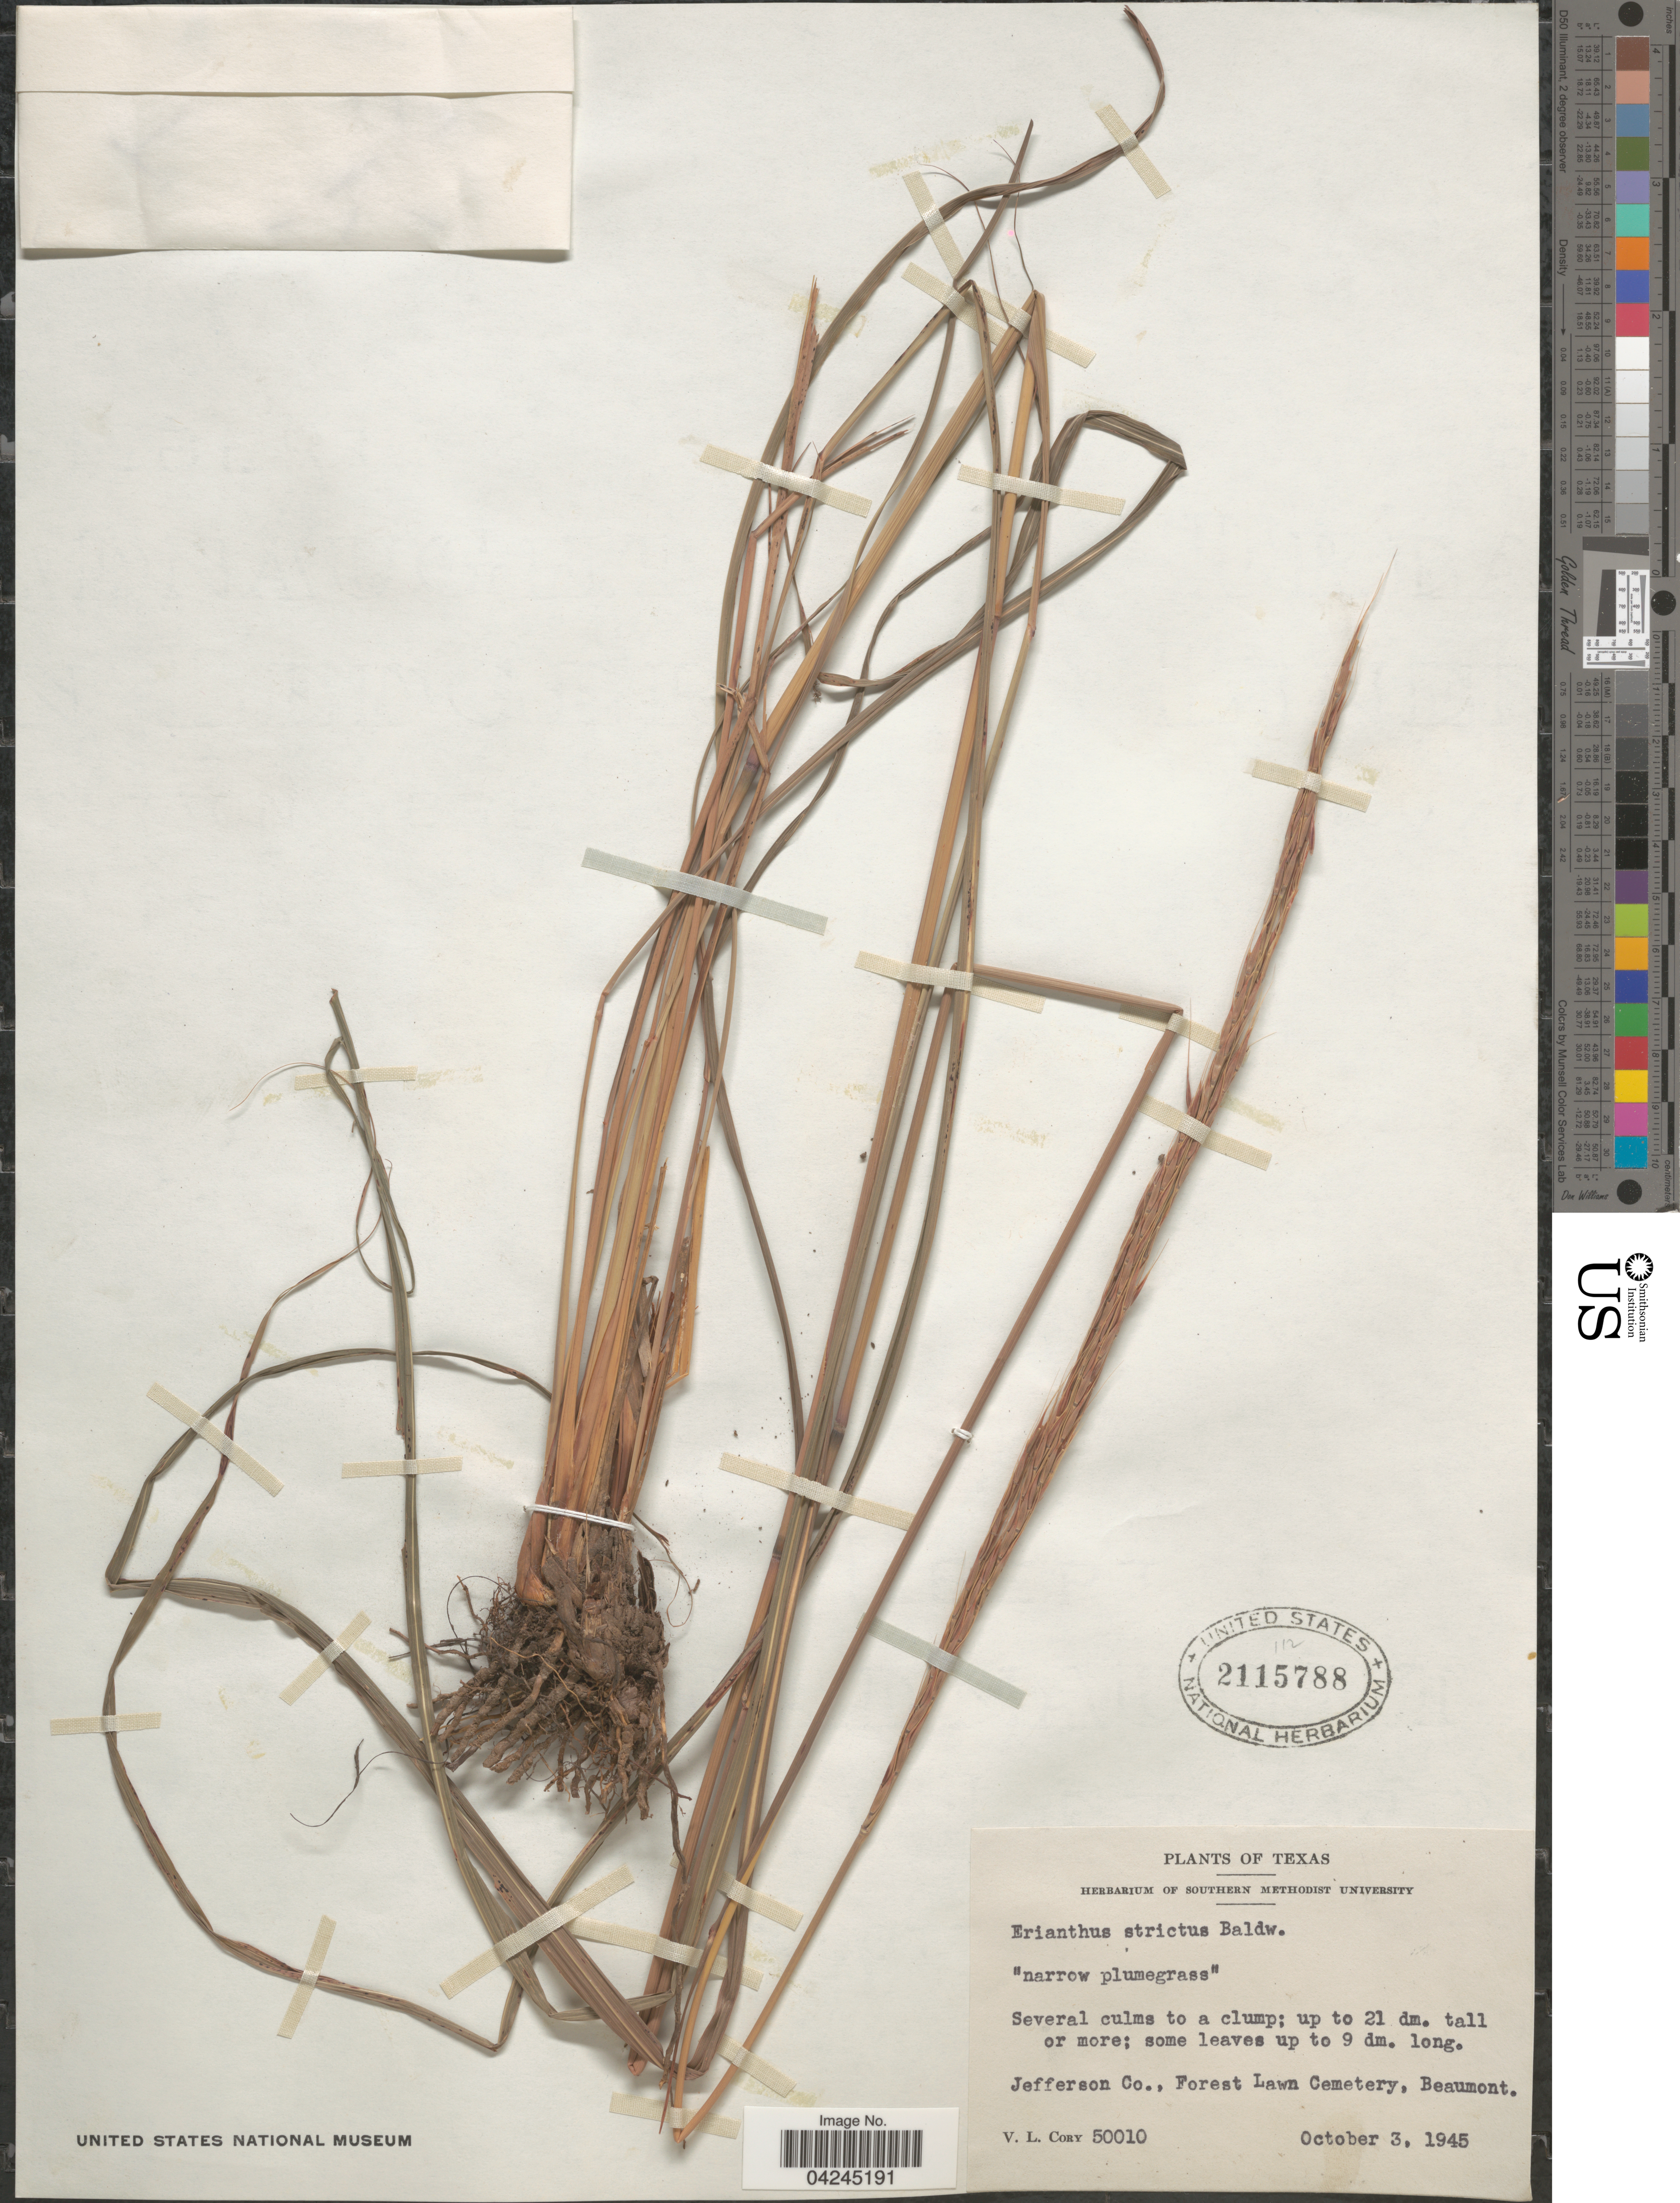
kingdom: Plantae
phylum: Tracheophyta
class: Liliopsida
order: Poales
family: Poaceae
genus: Erianthus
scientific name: Erianthus strictus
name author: Baldwin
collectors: V. Cory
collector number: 50010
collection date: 1945-10-03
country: United States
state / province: Texas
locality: Jefferson Co., Forest Lawn Cemetery, Beaumont.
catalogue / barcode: US 2115788